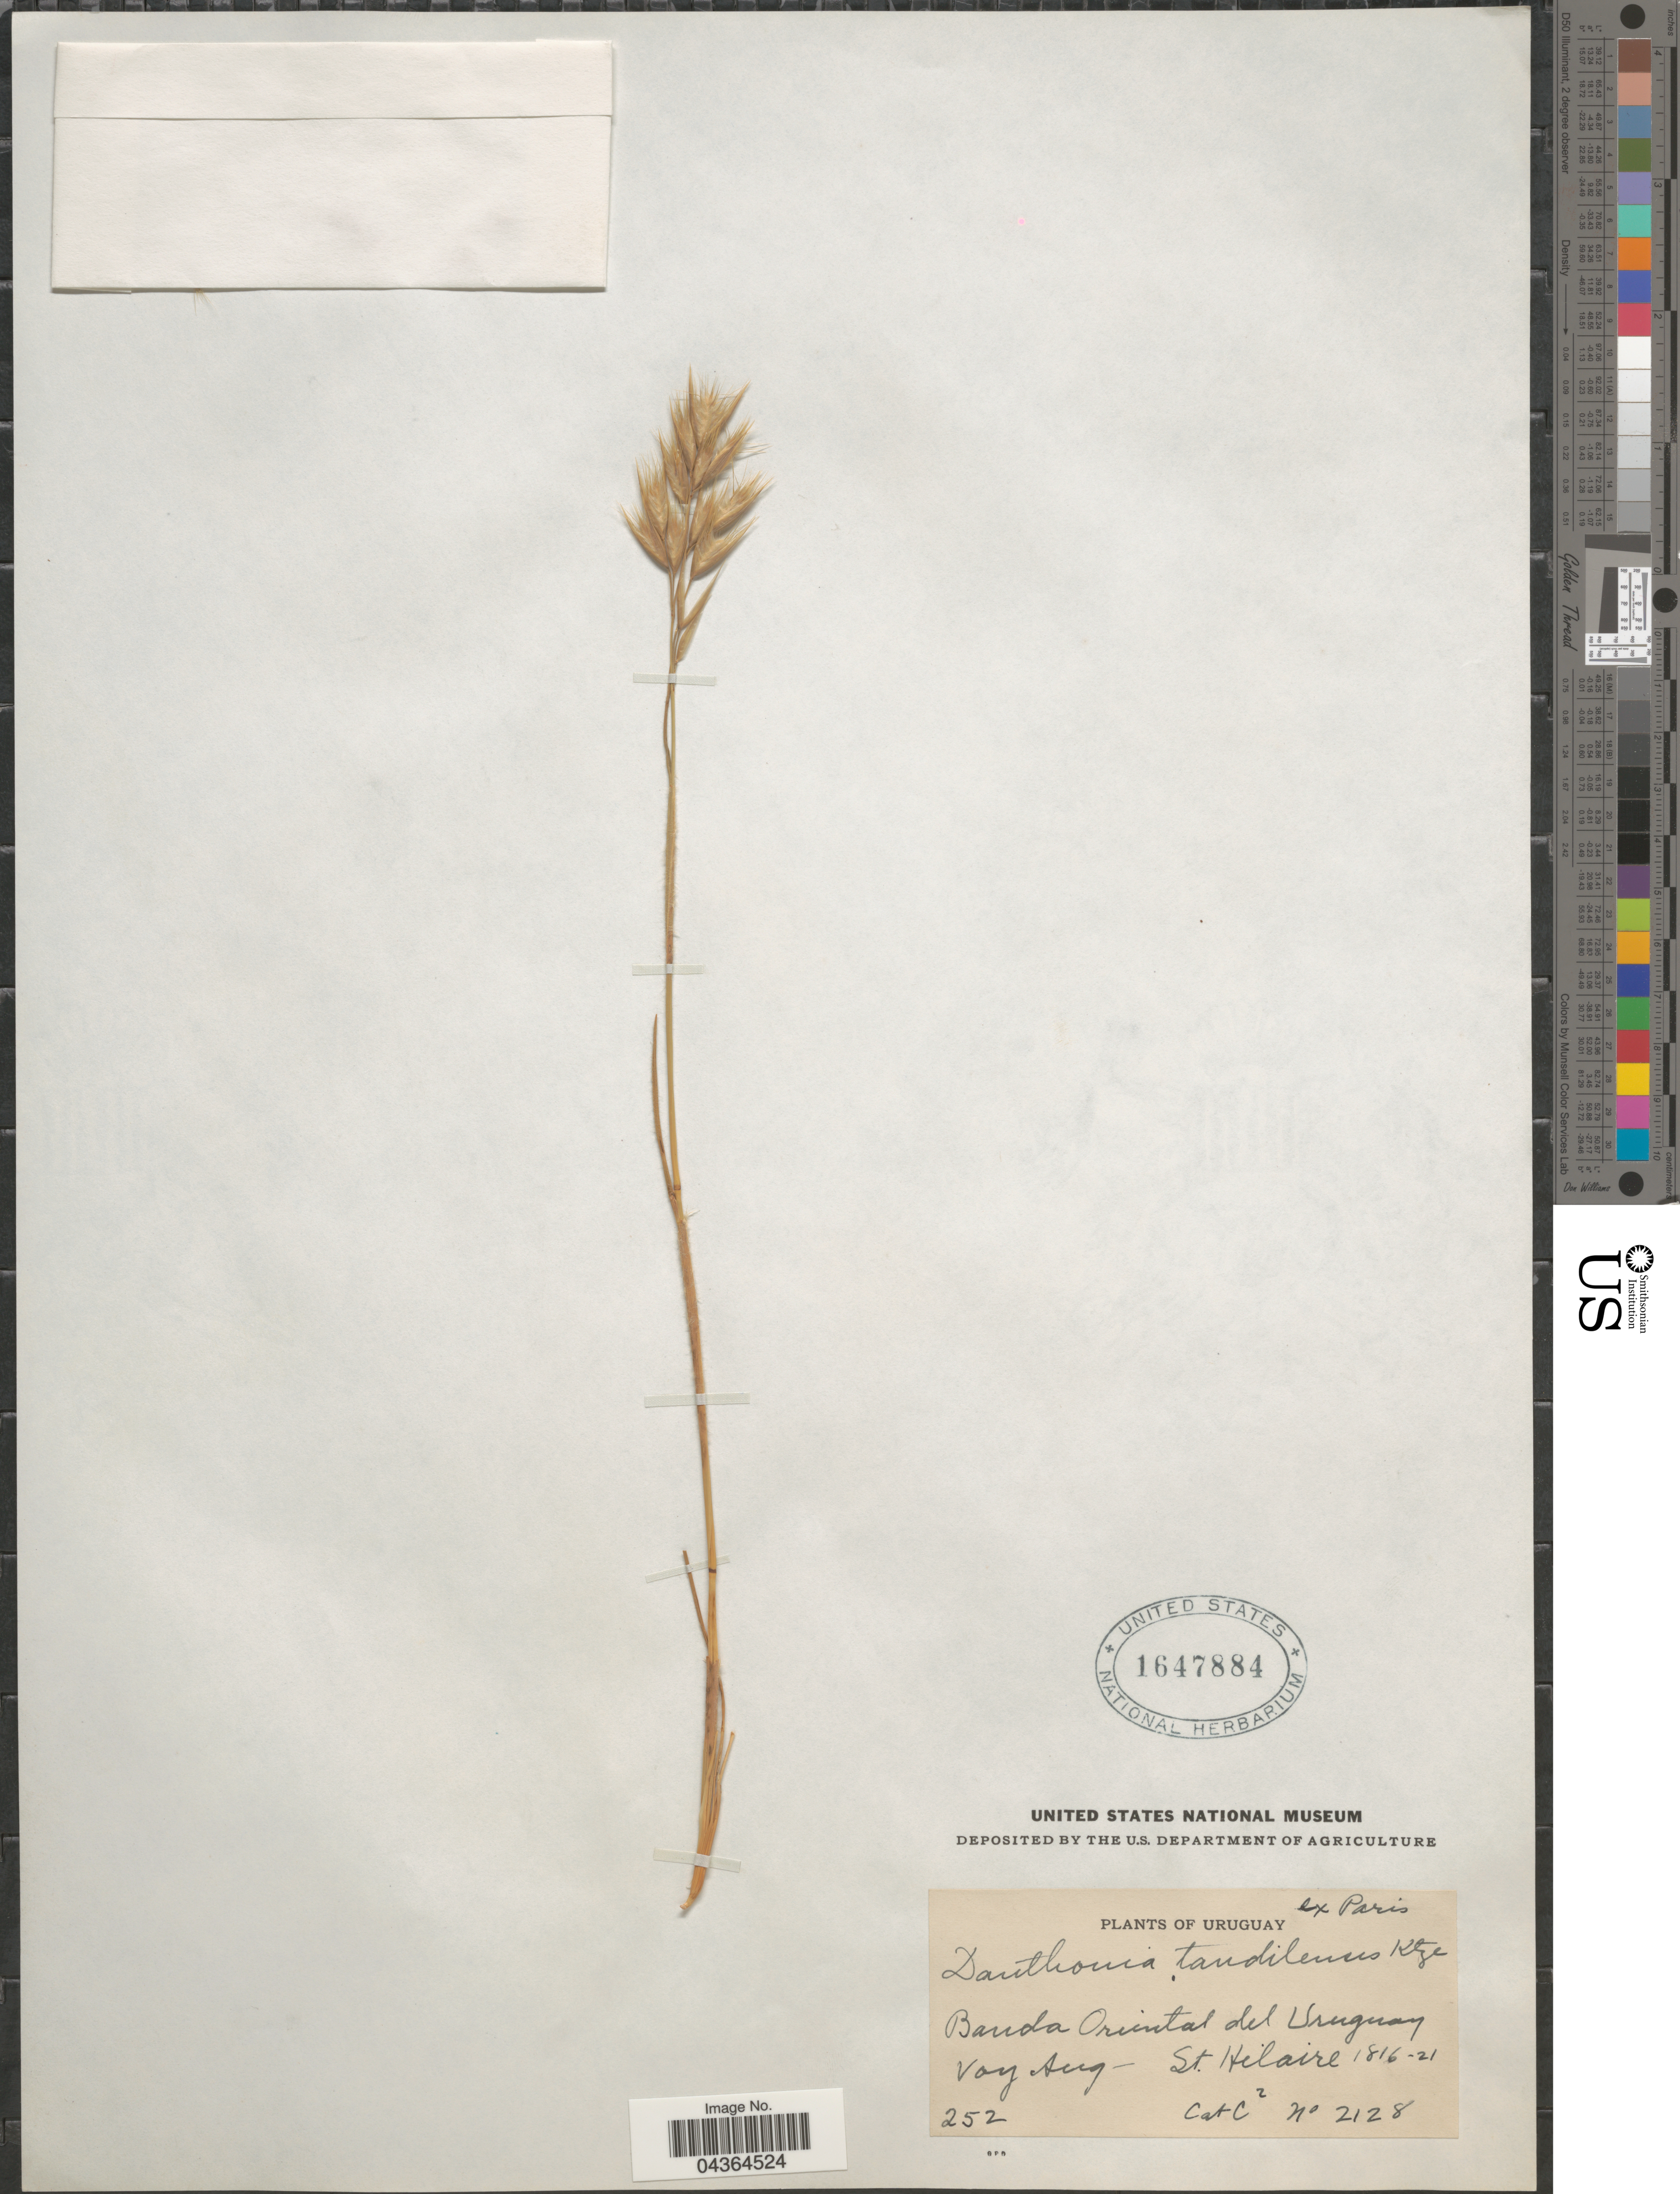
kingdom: Plantae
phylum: Tracheophyta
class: Liliopsida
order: Poales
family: Poaceae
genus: Danthonia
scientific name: Danthonia cirrata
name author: Hack. & Arechav.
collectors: -- St. Hilaire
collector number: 252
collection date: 1816/1821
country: Uruguay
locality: Banda Oriental del Uruguay. Voy Aug [unsure placement].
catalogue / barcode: US 1647884